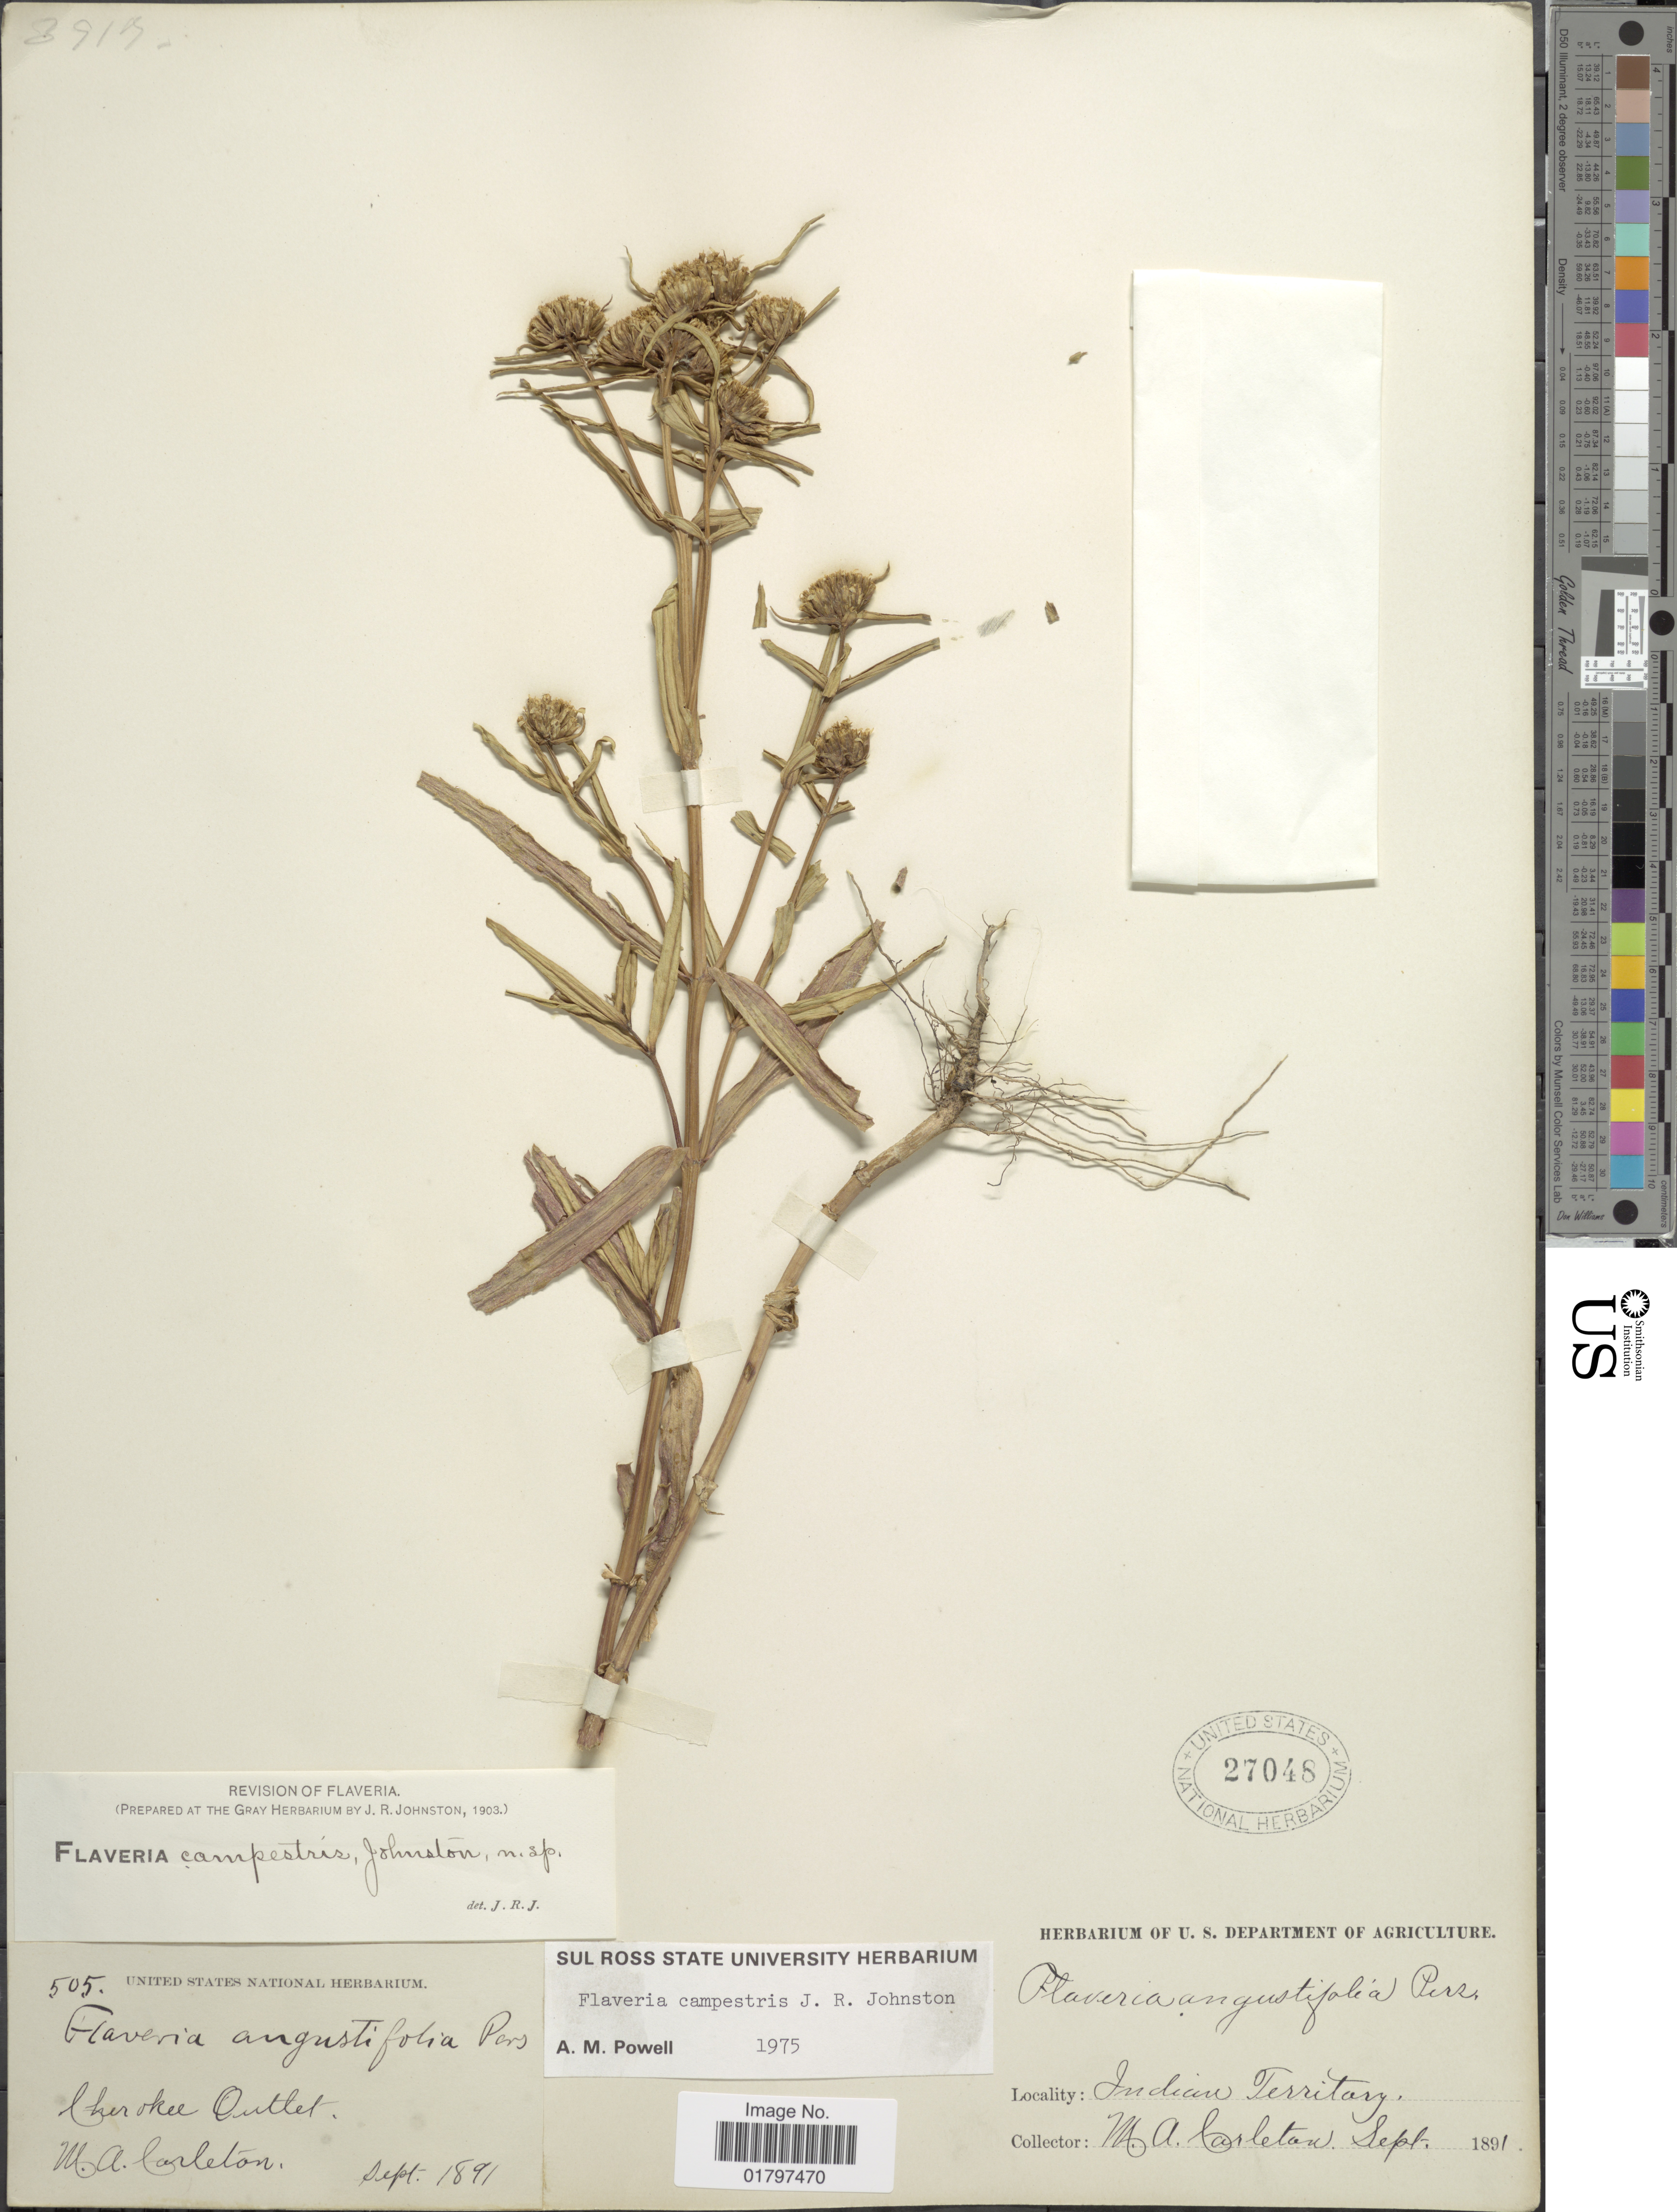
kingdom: Plantae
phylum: Tracheophyta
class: Magnoliopsida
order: Asterales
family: Asteraceae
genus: Flaveria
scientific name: Flaveria campestris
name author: J.R. Johnst.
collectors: M. A. Carleton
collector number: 505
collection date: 1891-09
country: United States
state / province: Oklahoma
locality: Indian Territory. Cherokee Outlet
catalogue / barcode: US 27048